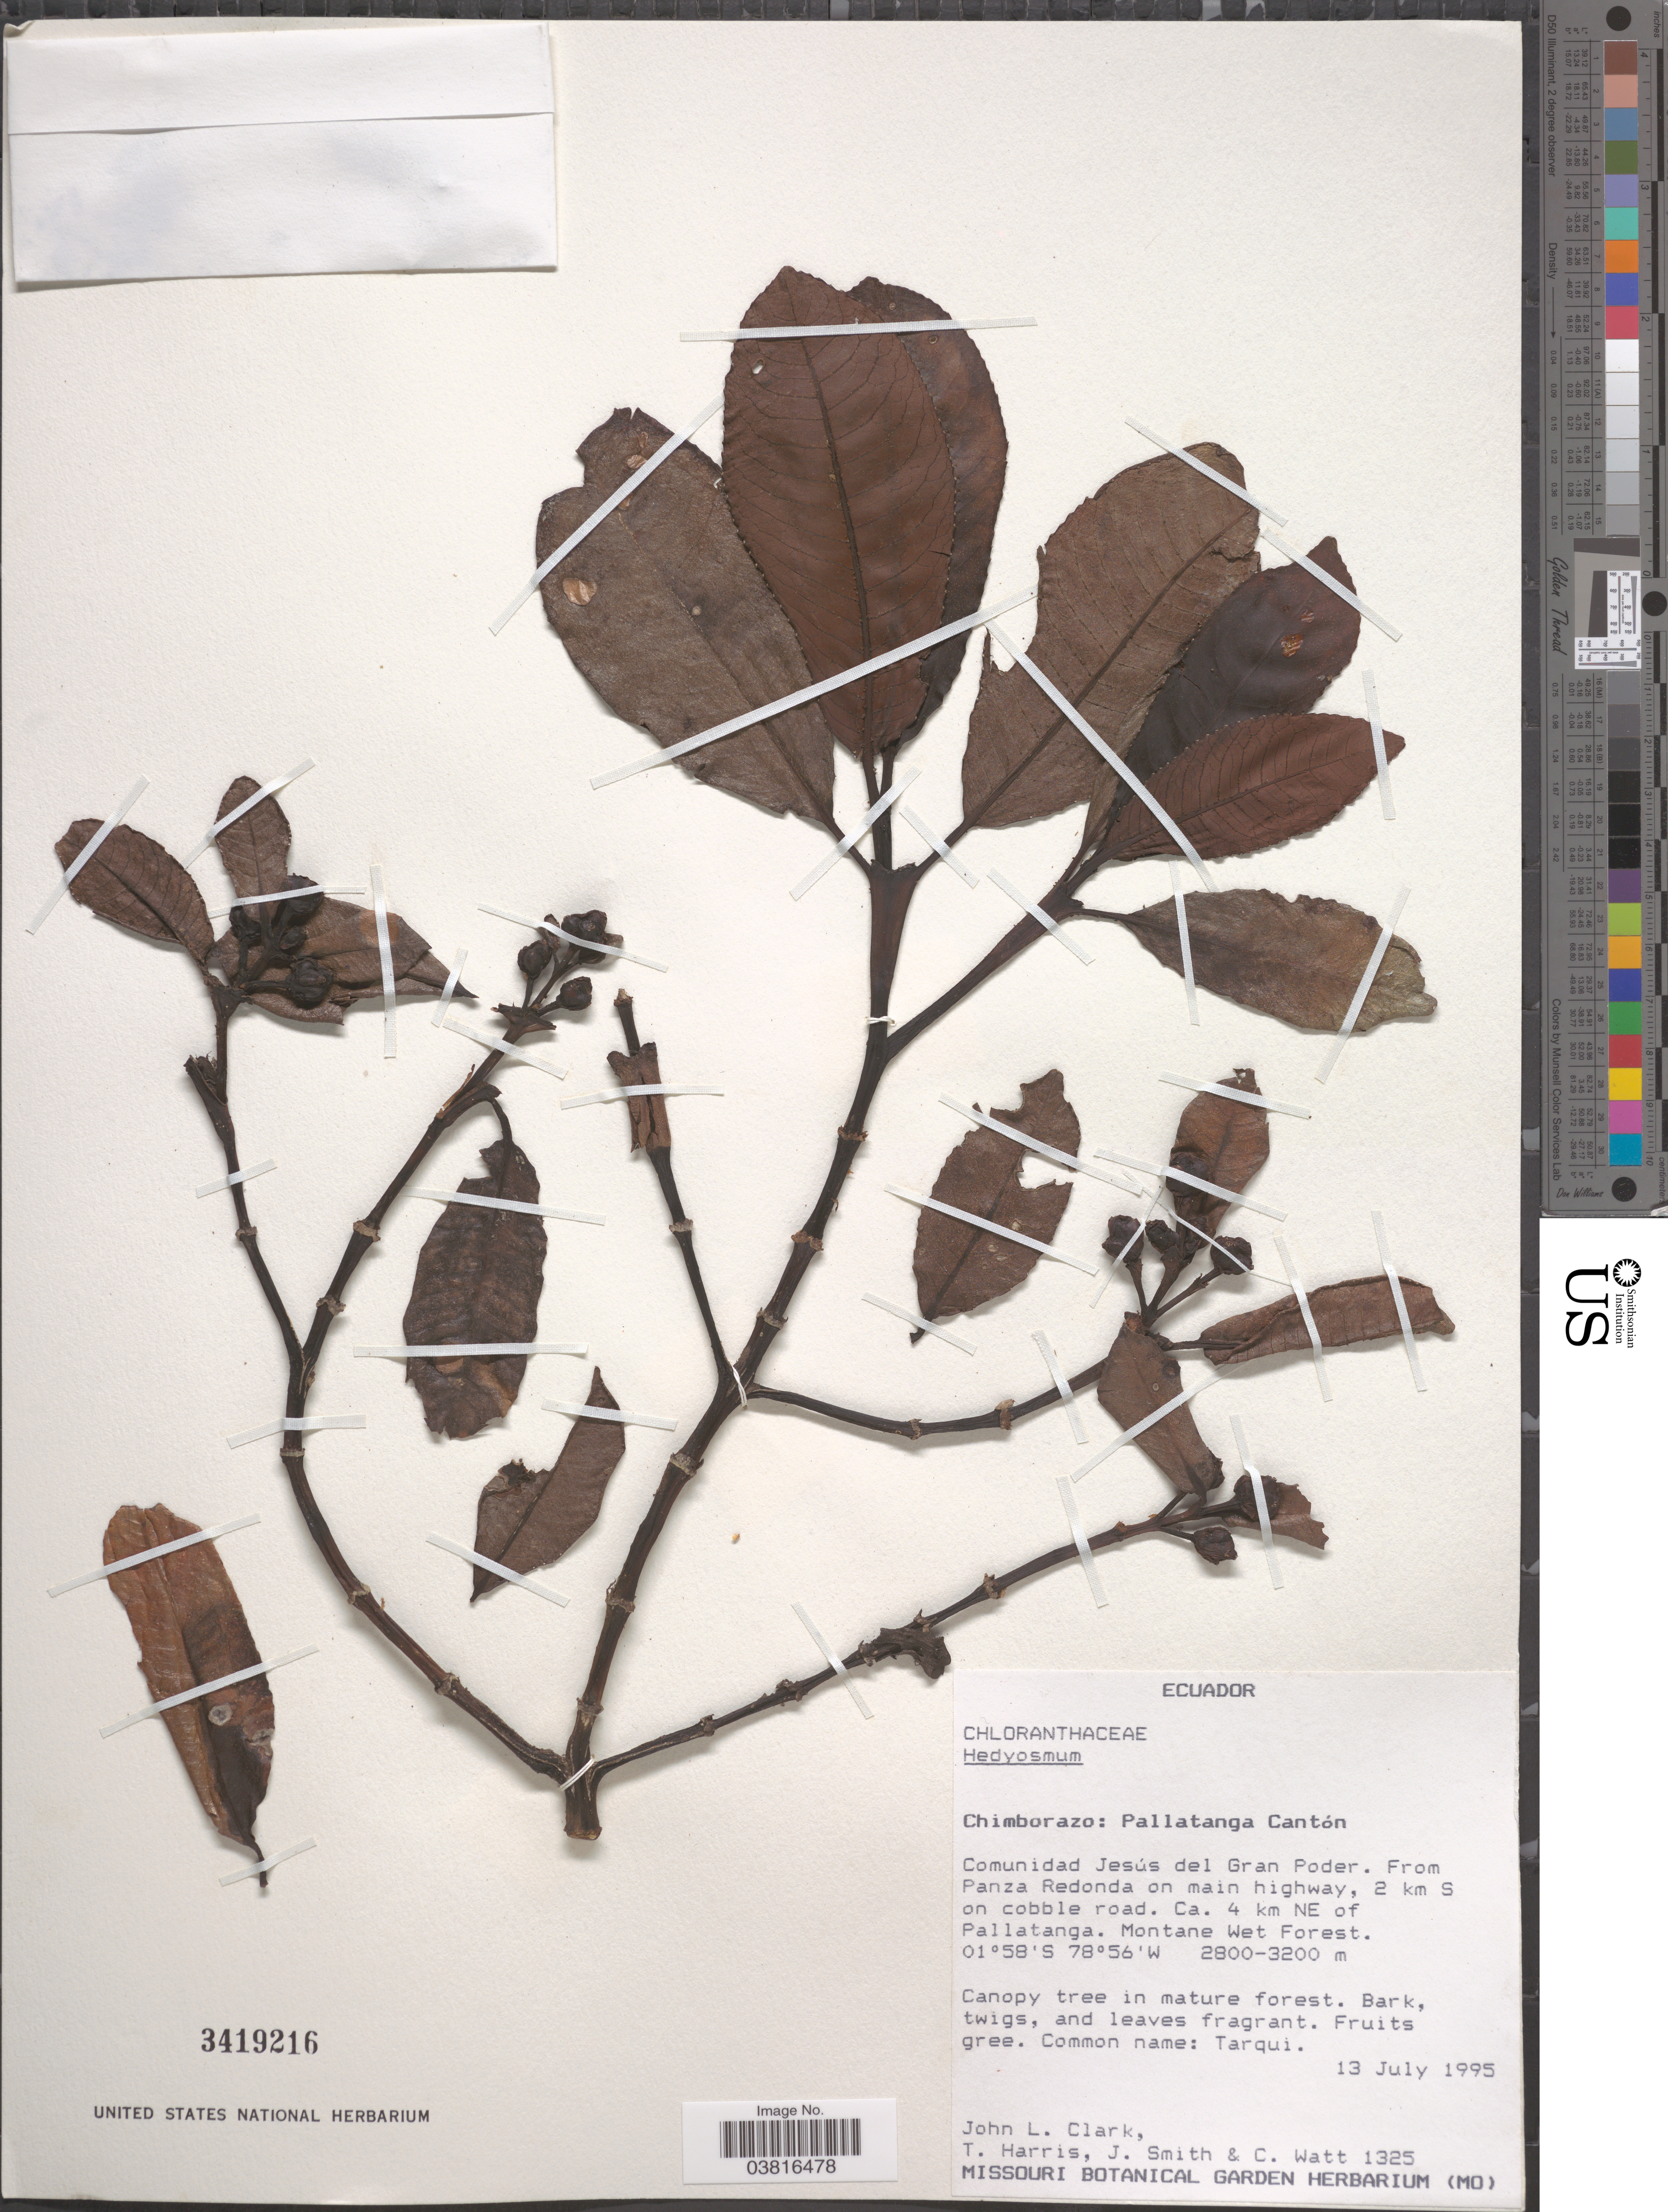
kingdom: Plantae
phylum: Tracheophyta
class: Magnoliopsida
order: Chloranthales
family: Chloranthaceae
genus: Hedyosmum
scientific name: Hedyosmum sp.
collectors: J. L. Clark, T. Harris, J. Smith & C. Watt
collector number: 1325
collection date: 1995-07-13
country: Ecuador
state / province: Chimborazo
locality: Pallatanga Cantón. Comunidad Jesús del Gran Poder. From Panza Redonda on main highway, 2 km S on cobble road. Ca. 4 km NE of Pallatanga.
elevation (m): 2800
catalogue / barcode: US 3419216